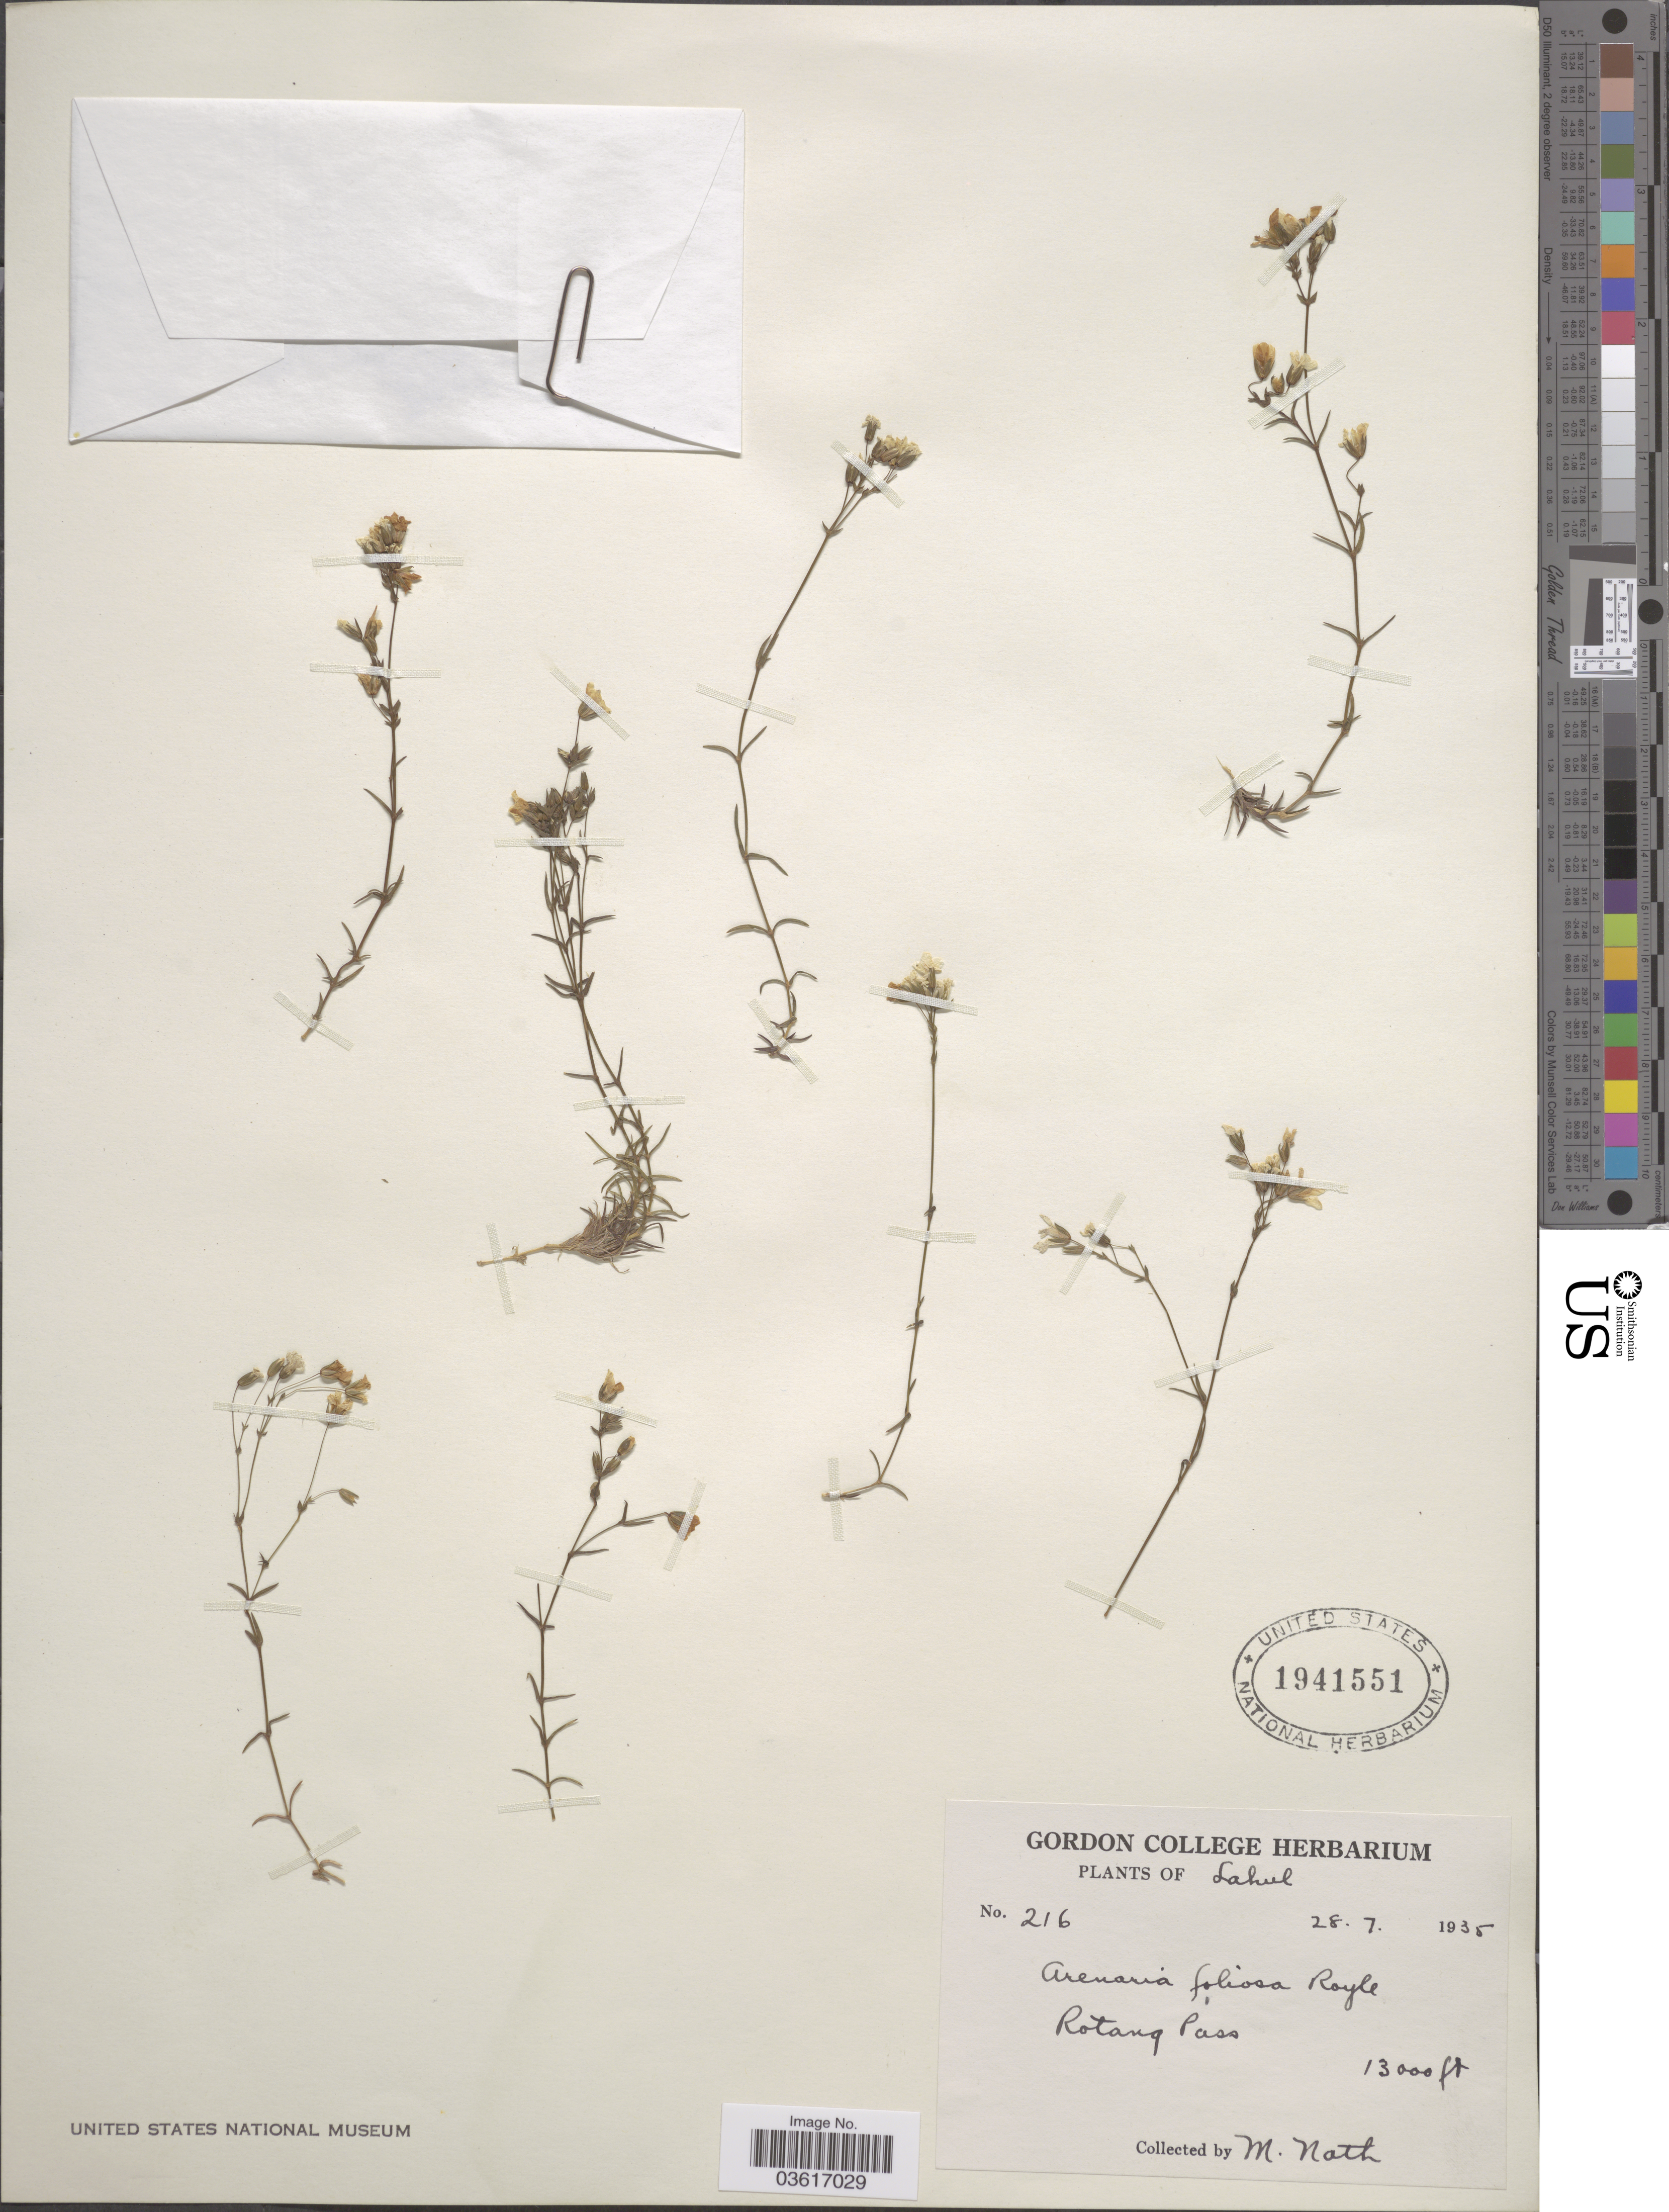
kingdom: Plantae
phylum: Tracheophyta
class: Magnoliopsida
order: Caryophyllales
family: Caryophyllaceae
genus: Minuartia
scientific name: Minuartia foliosa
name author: (Royle ex Edgew. & Hook. f.) R.B. Majumdar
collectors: M. Nath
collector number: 216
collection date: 1935-07-28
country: India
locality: Lahul. Rotang Pass.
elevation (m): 3962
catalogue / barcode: US 1941551